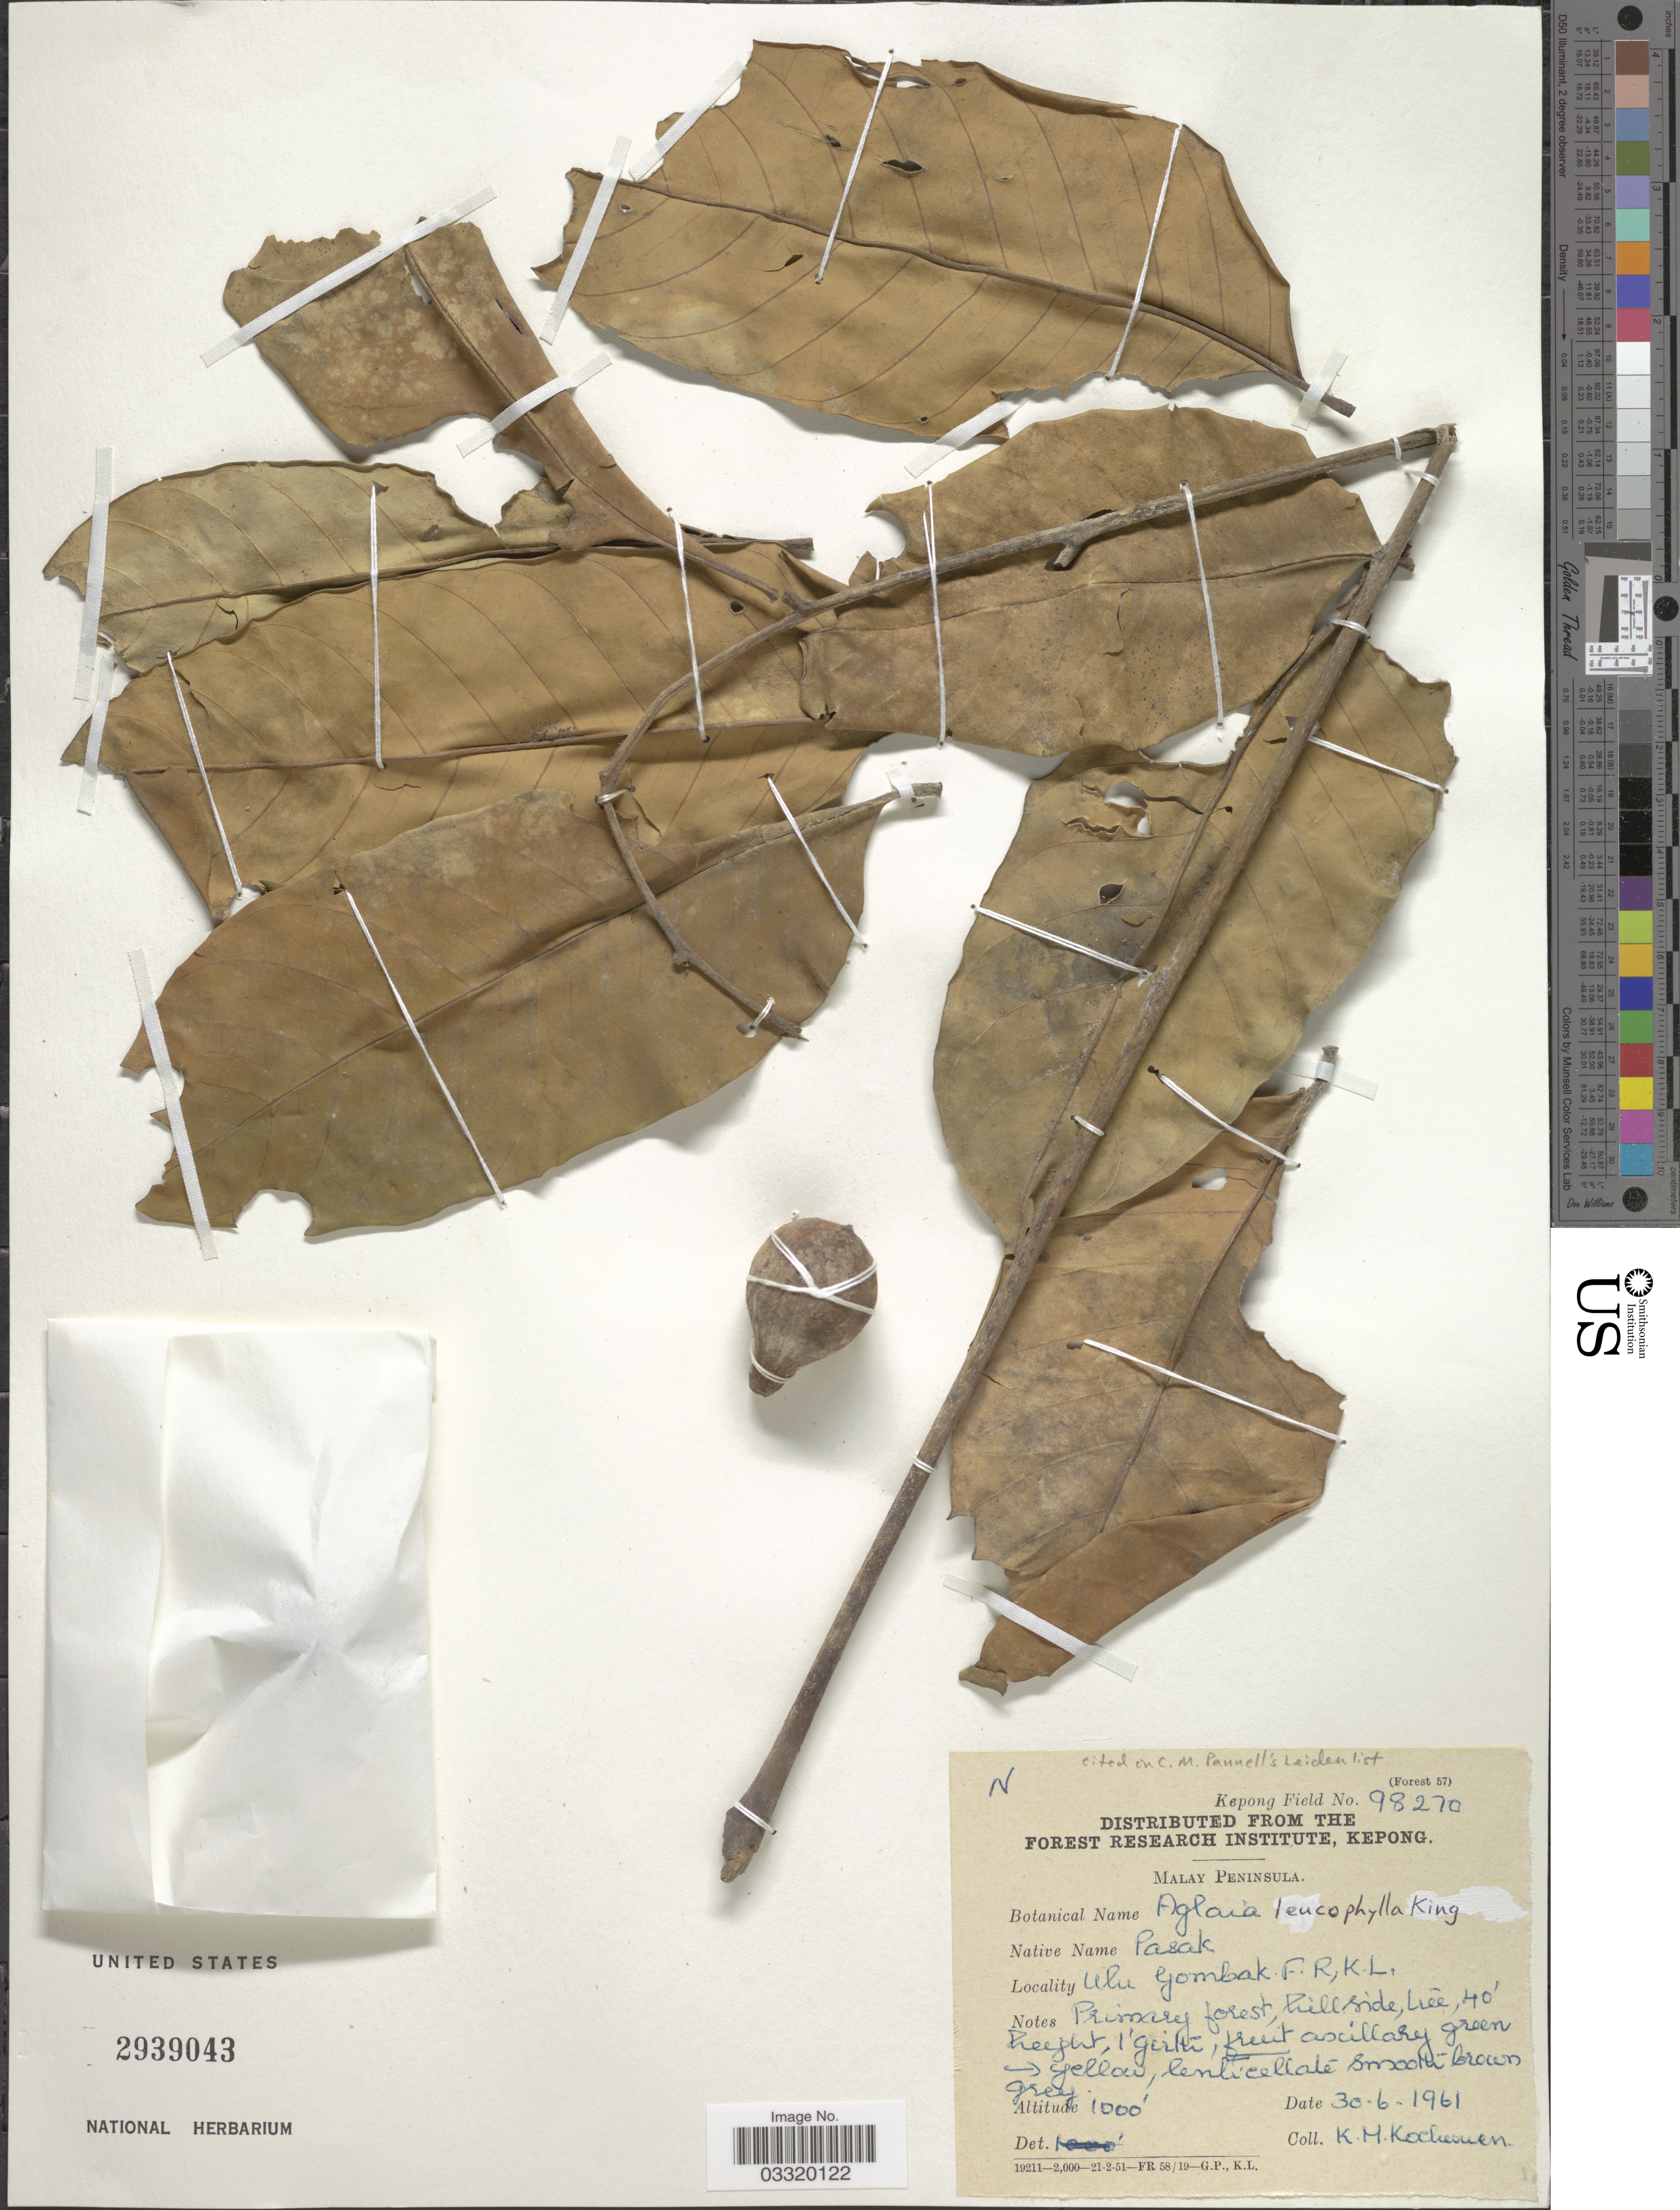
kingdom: Plantae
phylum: Tracheophyta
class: Magnoliopsida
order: Sapindales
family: Meliaceae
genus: Aglaia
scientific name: Aglaia leucophylla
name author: King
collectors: K. Kochummen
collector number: Kepong Field 98270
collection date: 1961-06-30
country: Malaysia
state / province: Kuala Lumpur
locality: Malay Peninsula. Ulu Gombak, F.R., K.L.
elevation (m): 305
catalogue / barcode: US 2939043